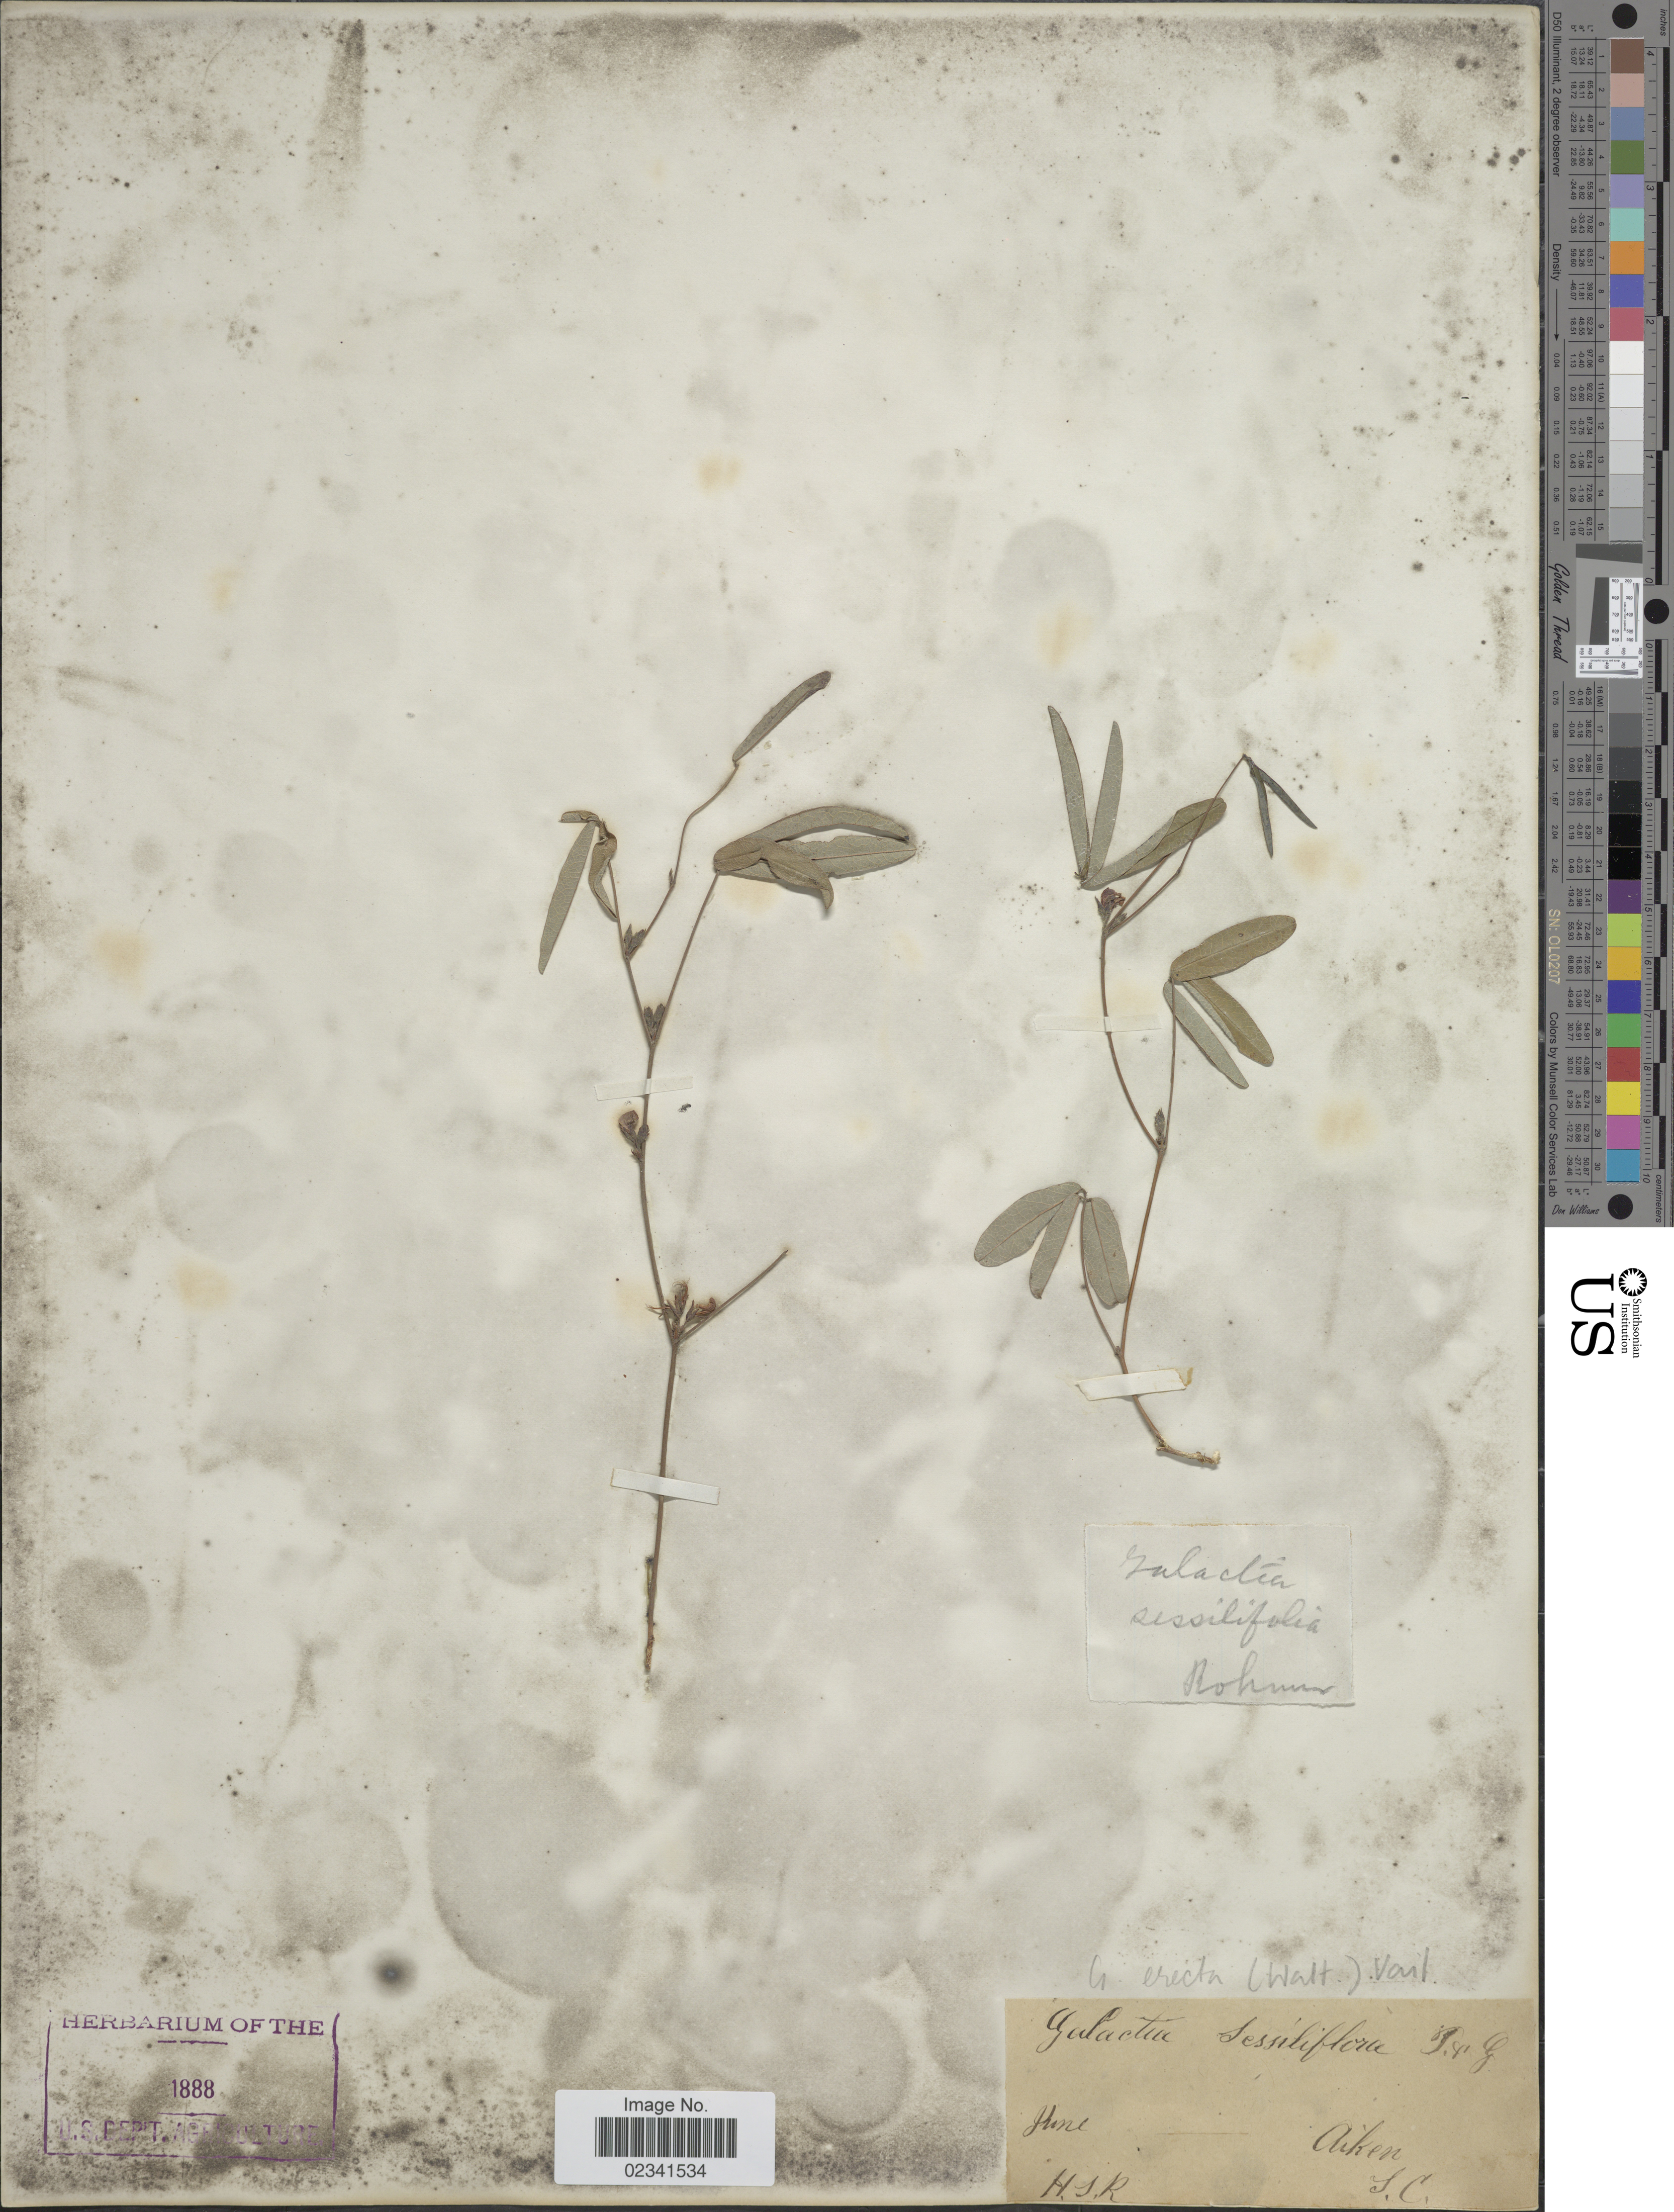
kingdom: Plantae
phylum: Tracheophyta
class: Magnoliopsida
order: Fabales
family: Fabaceae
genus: Galactia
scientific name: Galactia erecta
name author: (Walter) Vail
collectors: H. S. R.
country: United States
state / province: South Carolina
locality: Aiken